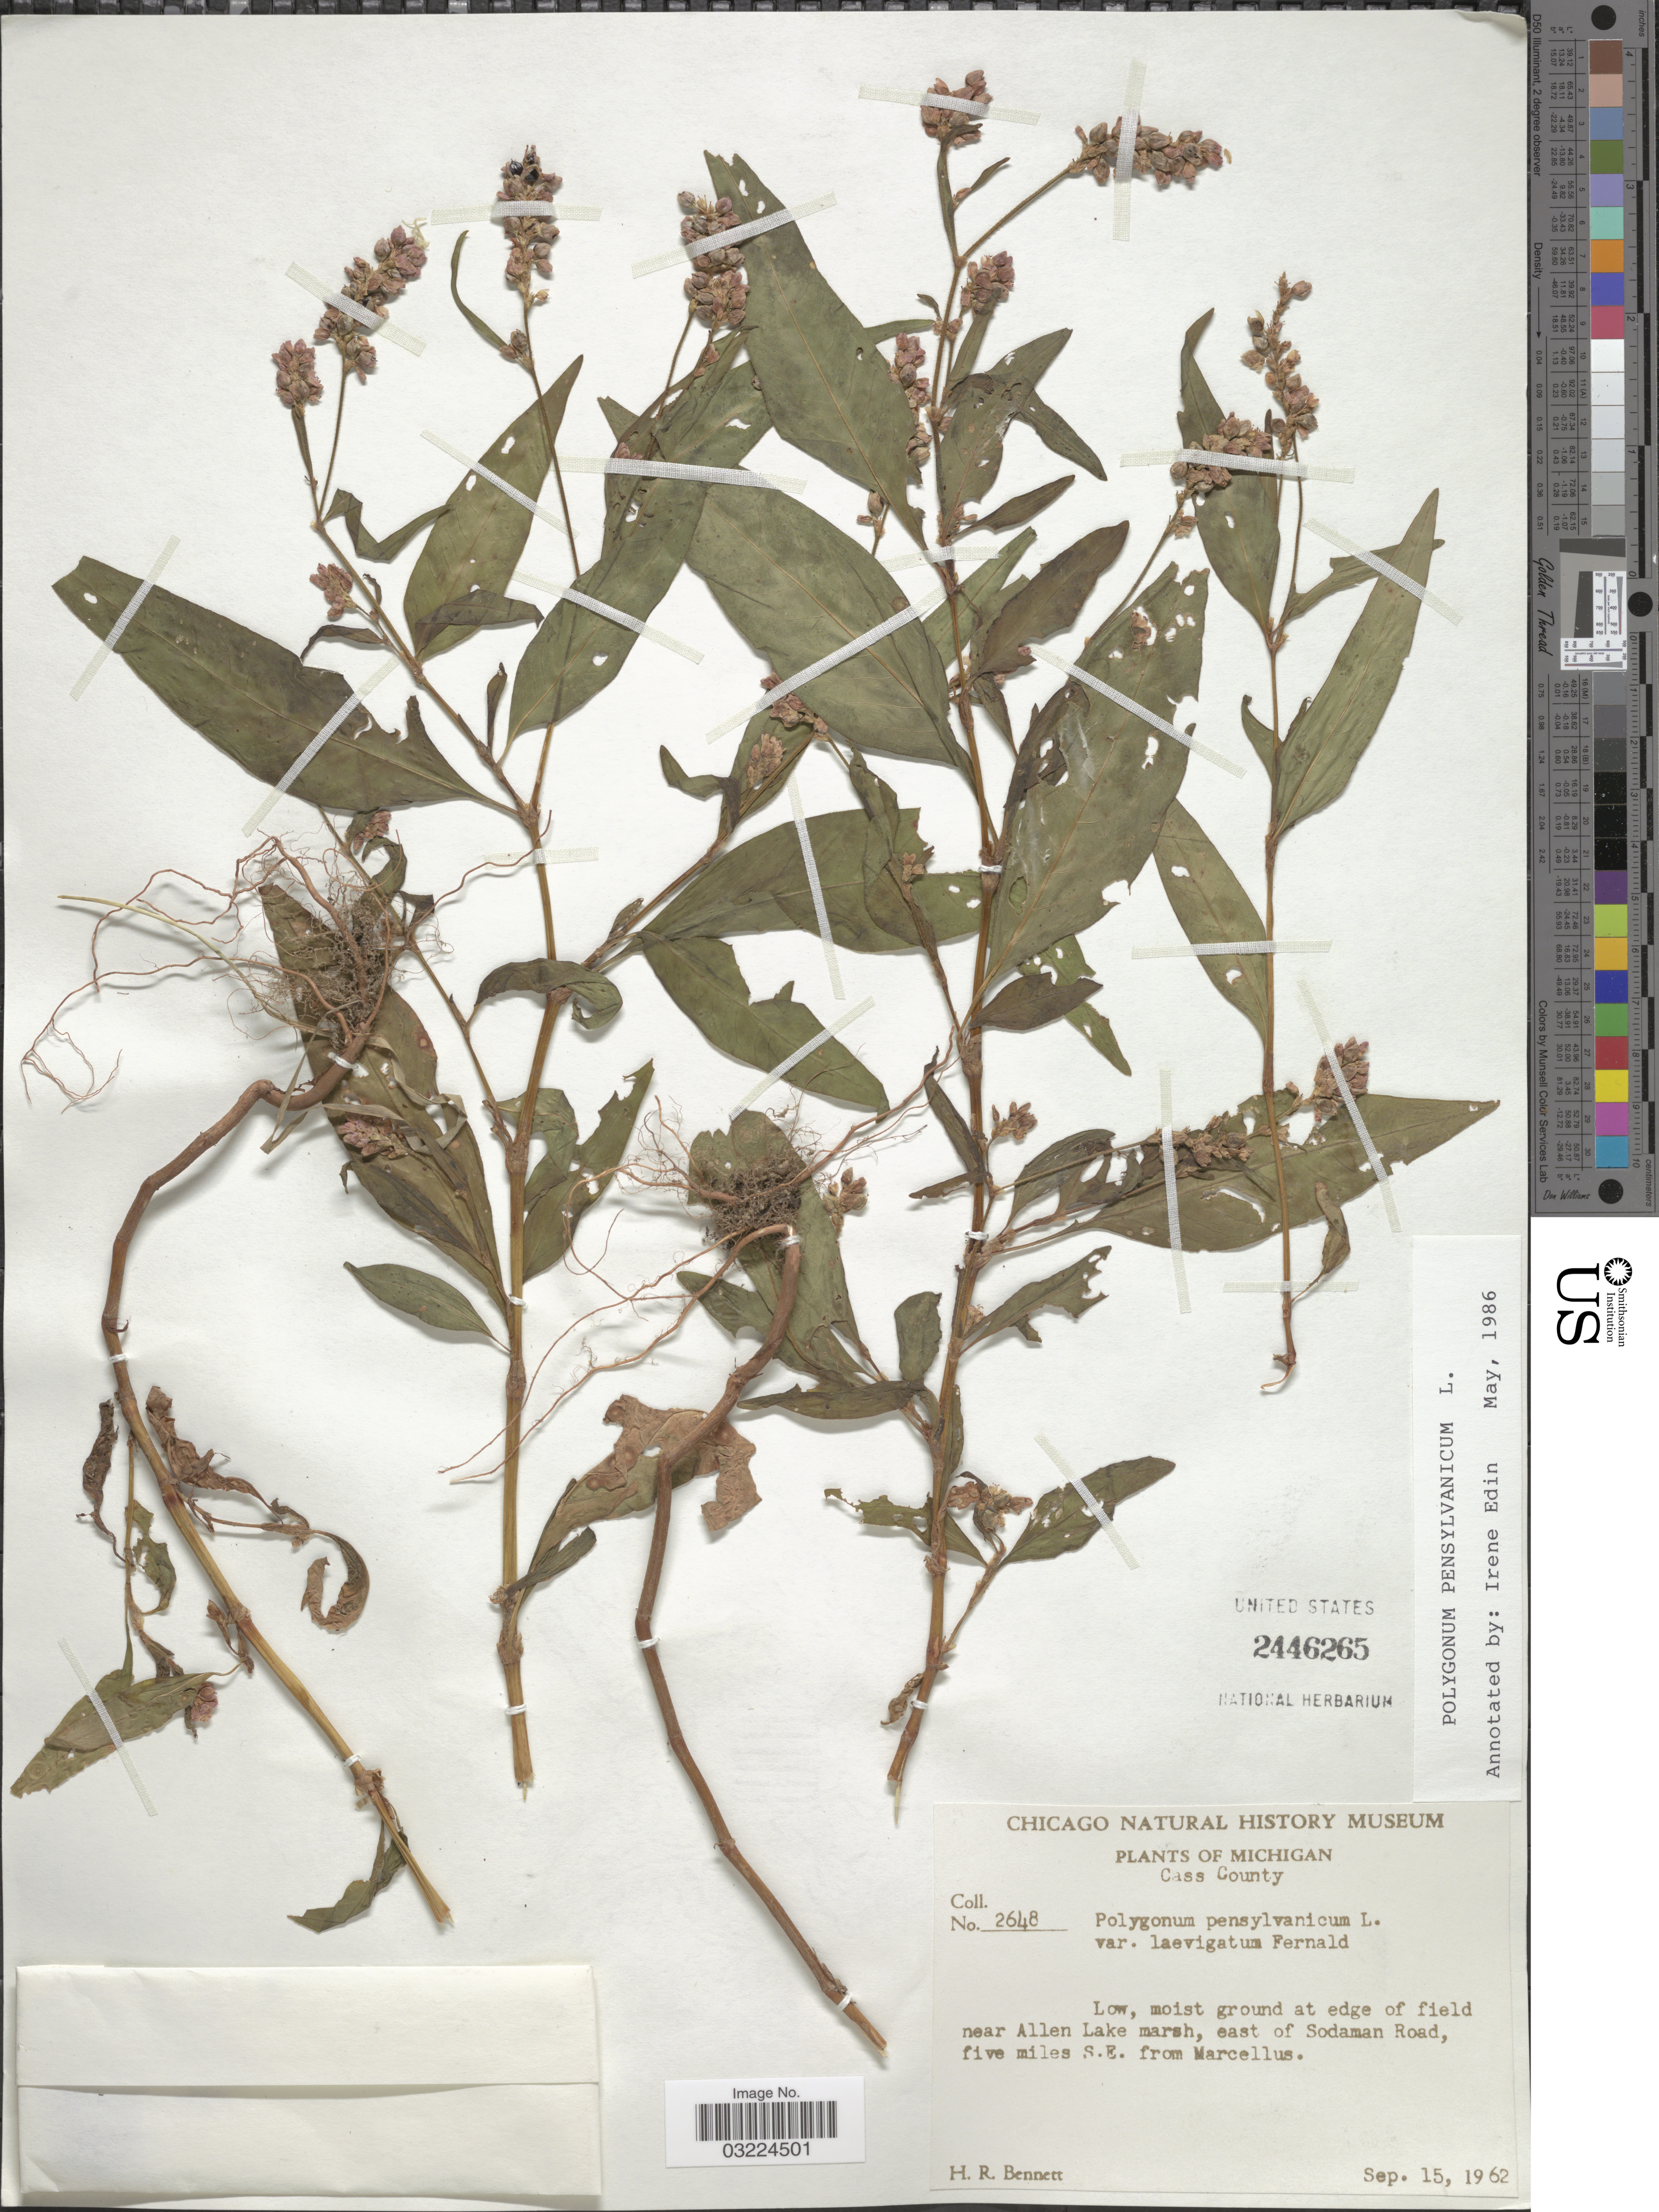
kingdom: Plantae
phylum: Tracheophyta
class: Magnoliopsida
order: Caryophyllales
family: Polygonaceae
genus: Persicaria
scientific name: Persicaria pensylvanica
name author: (L.) M. Gómez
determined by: Atha, D. E.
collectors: H. R. Bennett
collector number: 2648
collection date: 1962-09-15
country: United States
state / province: Michigan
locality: Cass County. Low, moist ground at edge of field near Allen Lake marsh, east of Sodaman Road, five miles S.E. from Marcellus.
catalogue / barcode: US 2446265